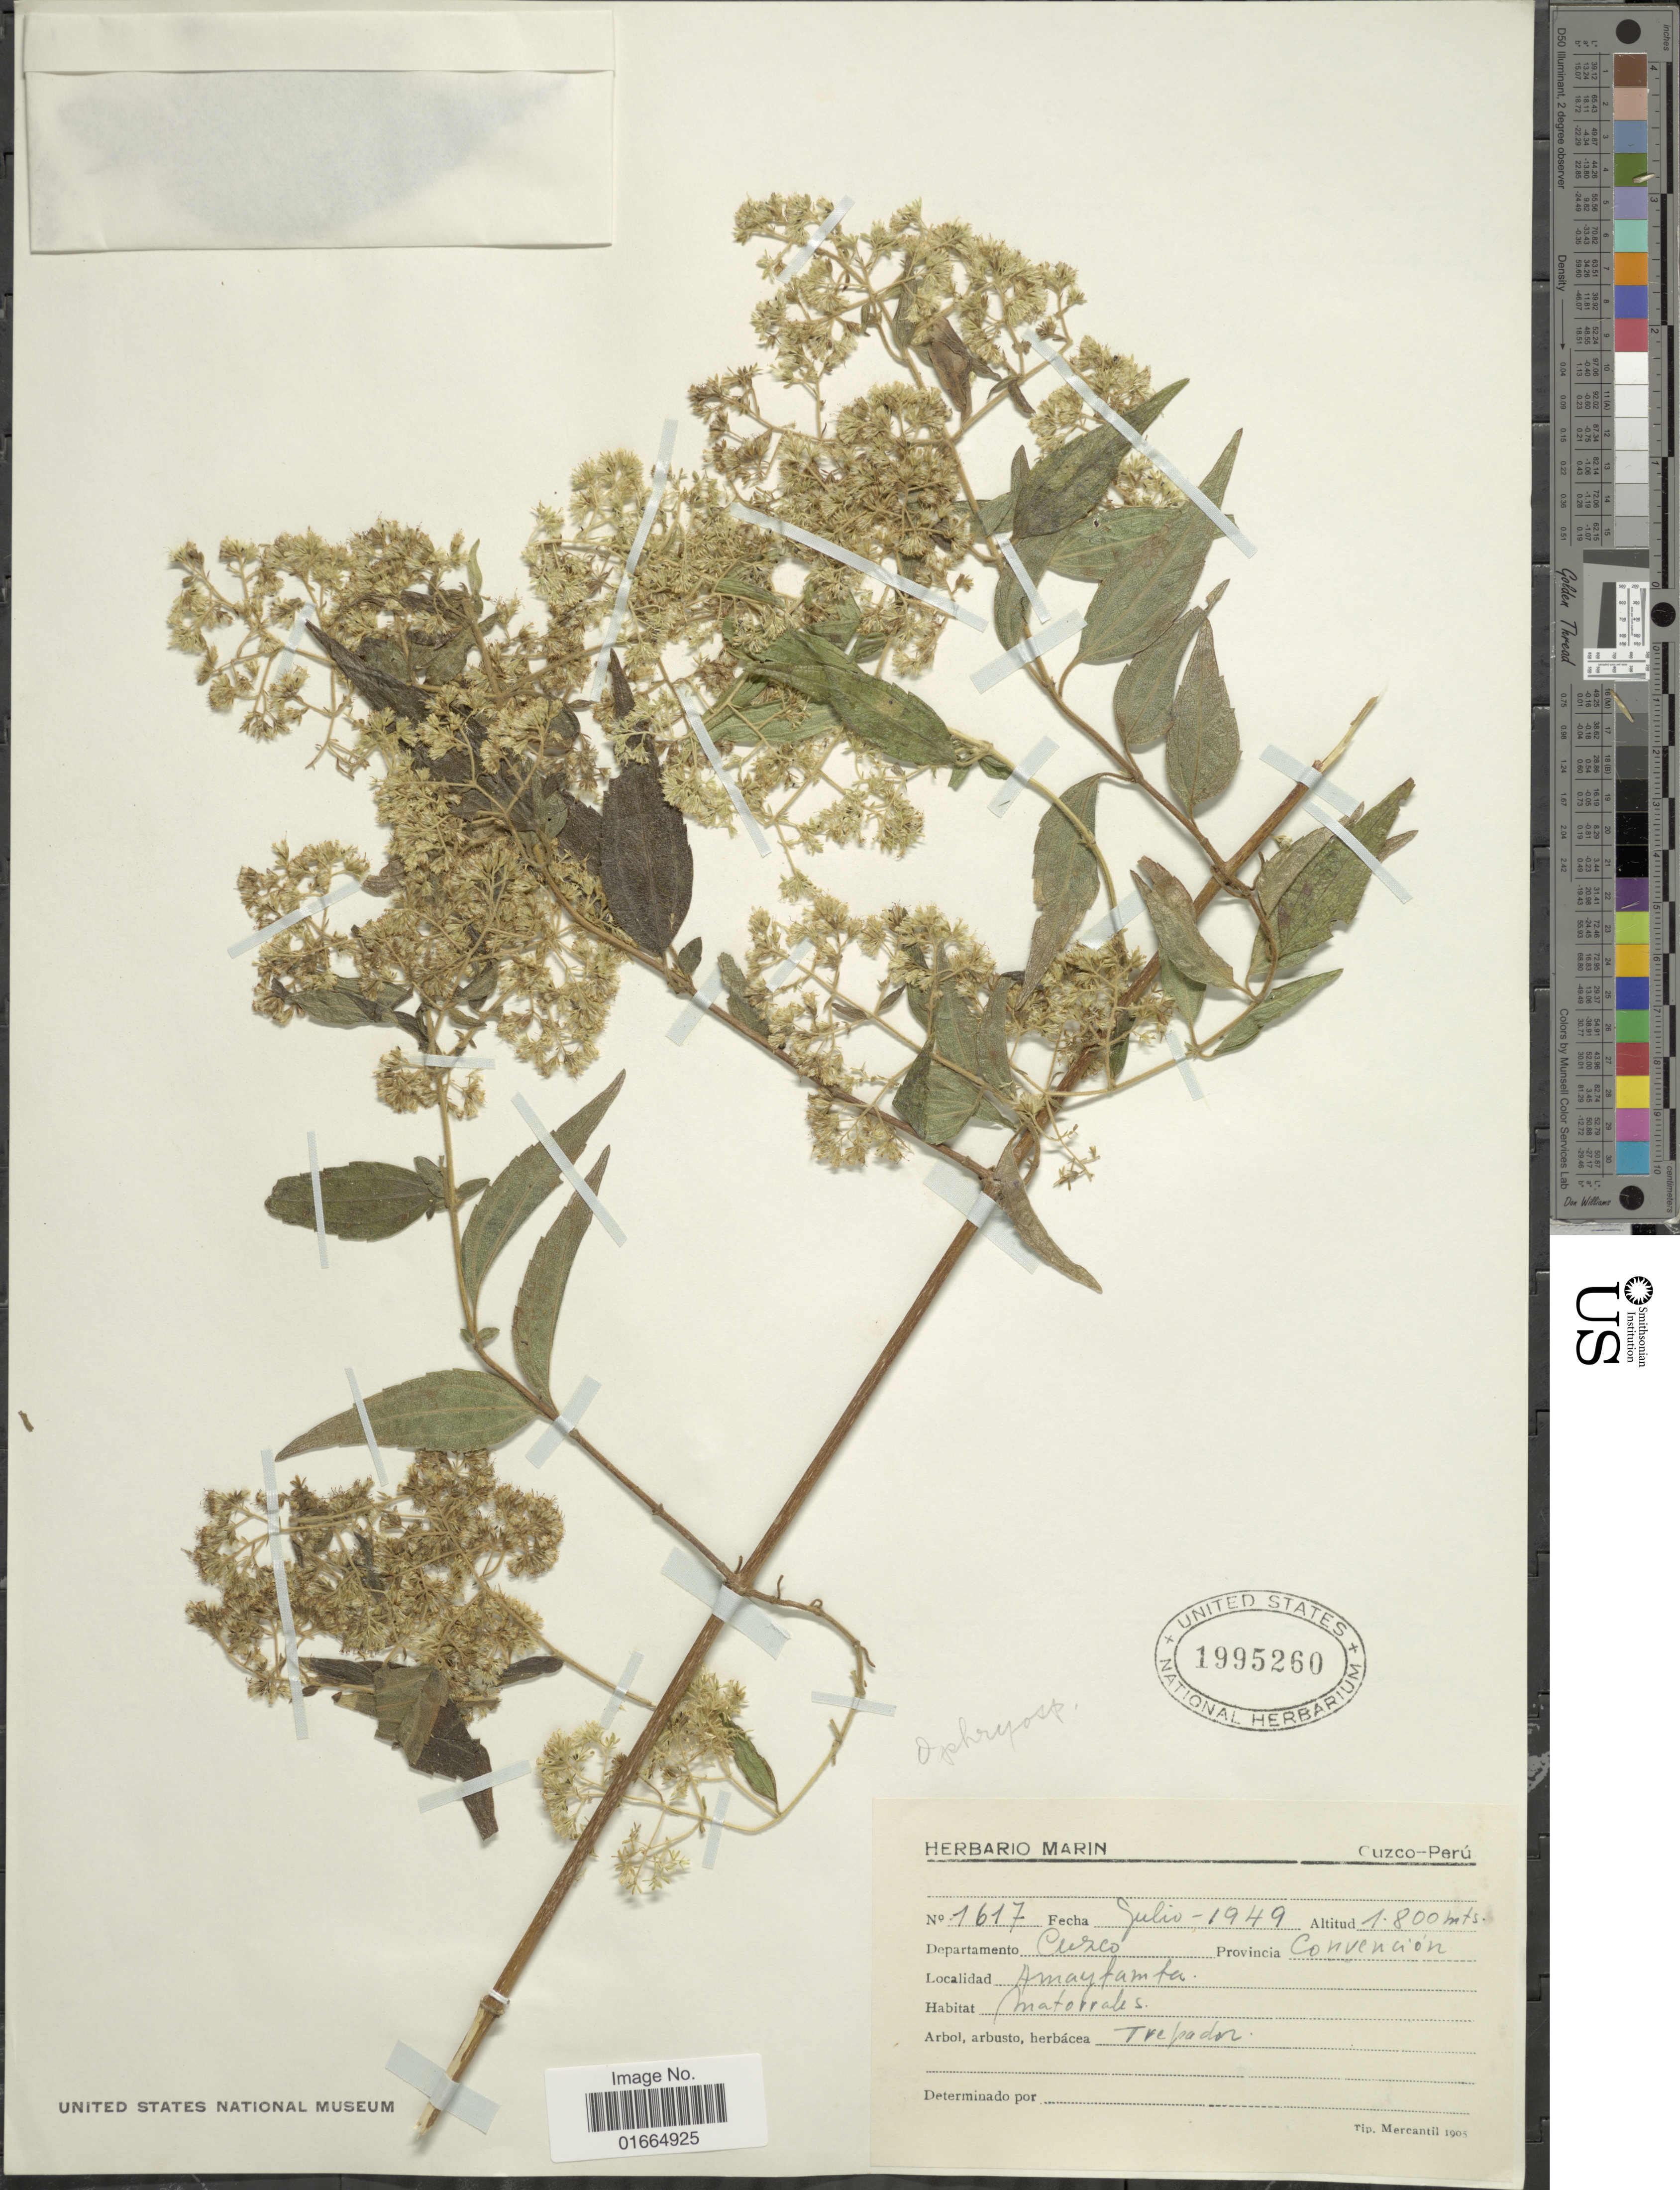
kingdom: Plantae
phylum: Tracheophyta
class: Magnoliopsida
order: Asterales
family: Asteraceae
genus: Ophryosporus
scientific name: Ophryosporus sp.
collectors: ex herb. Marin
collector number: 1617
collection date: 1949-07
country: Peru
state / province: Cusco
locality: Departamento Cuzco. Provincia Convención. Amaytamta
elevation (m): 1800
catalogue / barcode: US 1995260